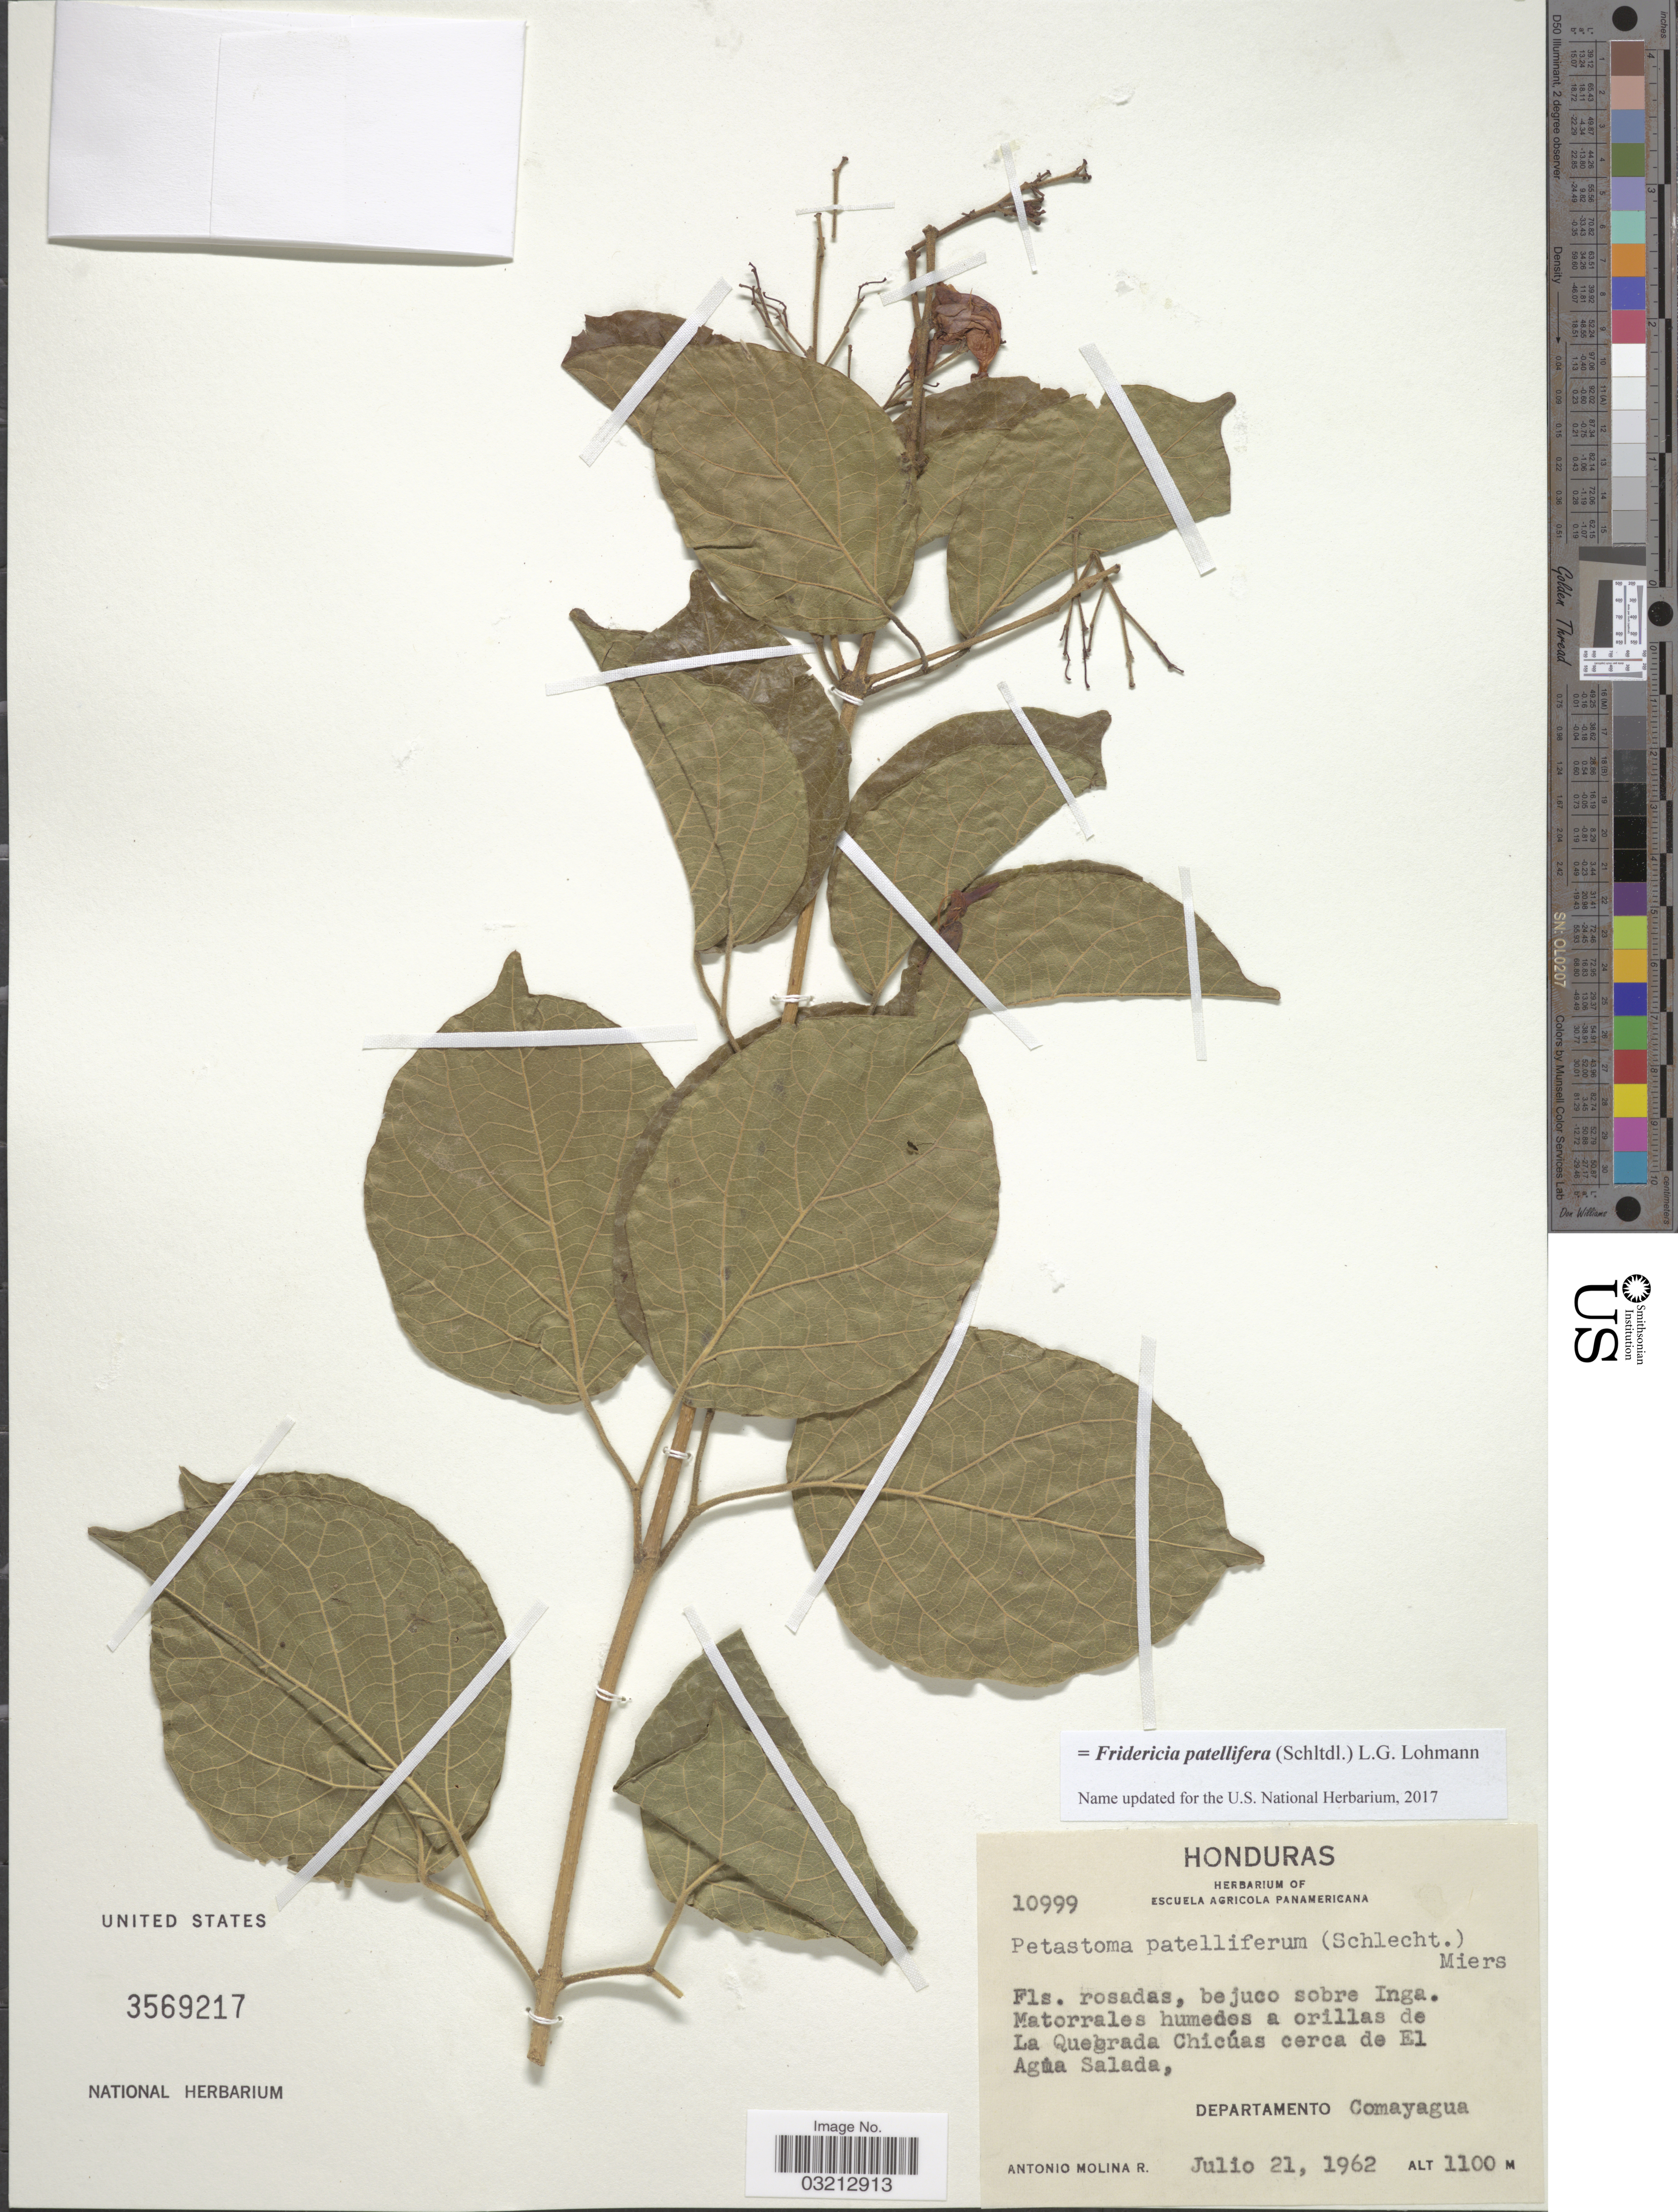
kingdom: Plantae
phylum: Tracheophyta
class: Magnoliopsida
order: Lamiales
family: Bignoniaceae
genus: Fridericia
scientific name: Fridericia patellifera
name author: (Schltdl.) L.G. Lohmann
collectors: A. Molina R.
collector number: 10999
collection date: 1962-07-21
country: Honduras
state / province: Comayagua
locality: Orillas de La Quebrada Chicúas cerca de El Agúa Salada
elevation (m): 1100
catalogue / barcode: US 3569217